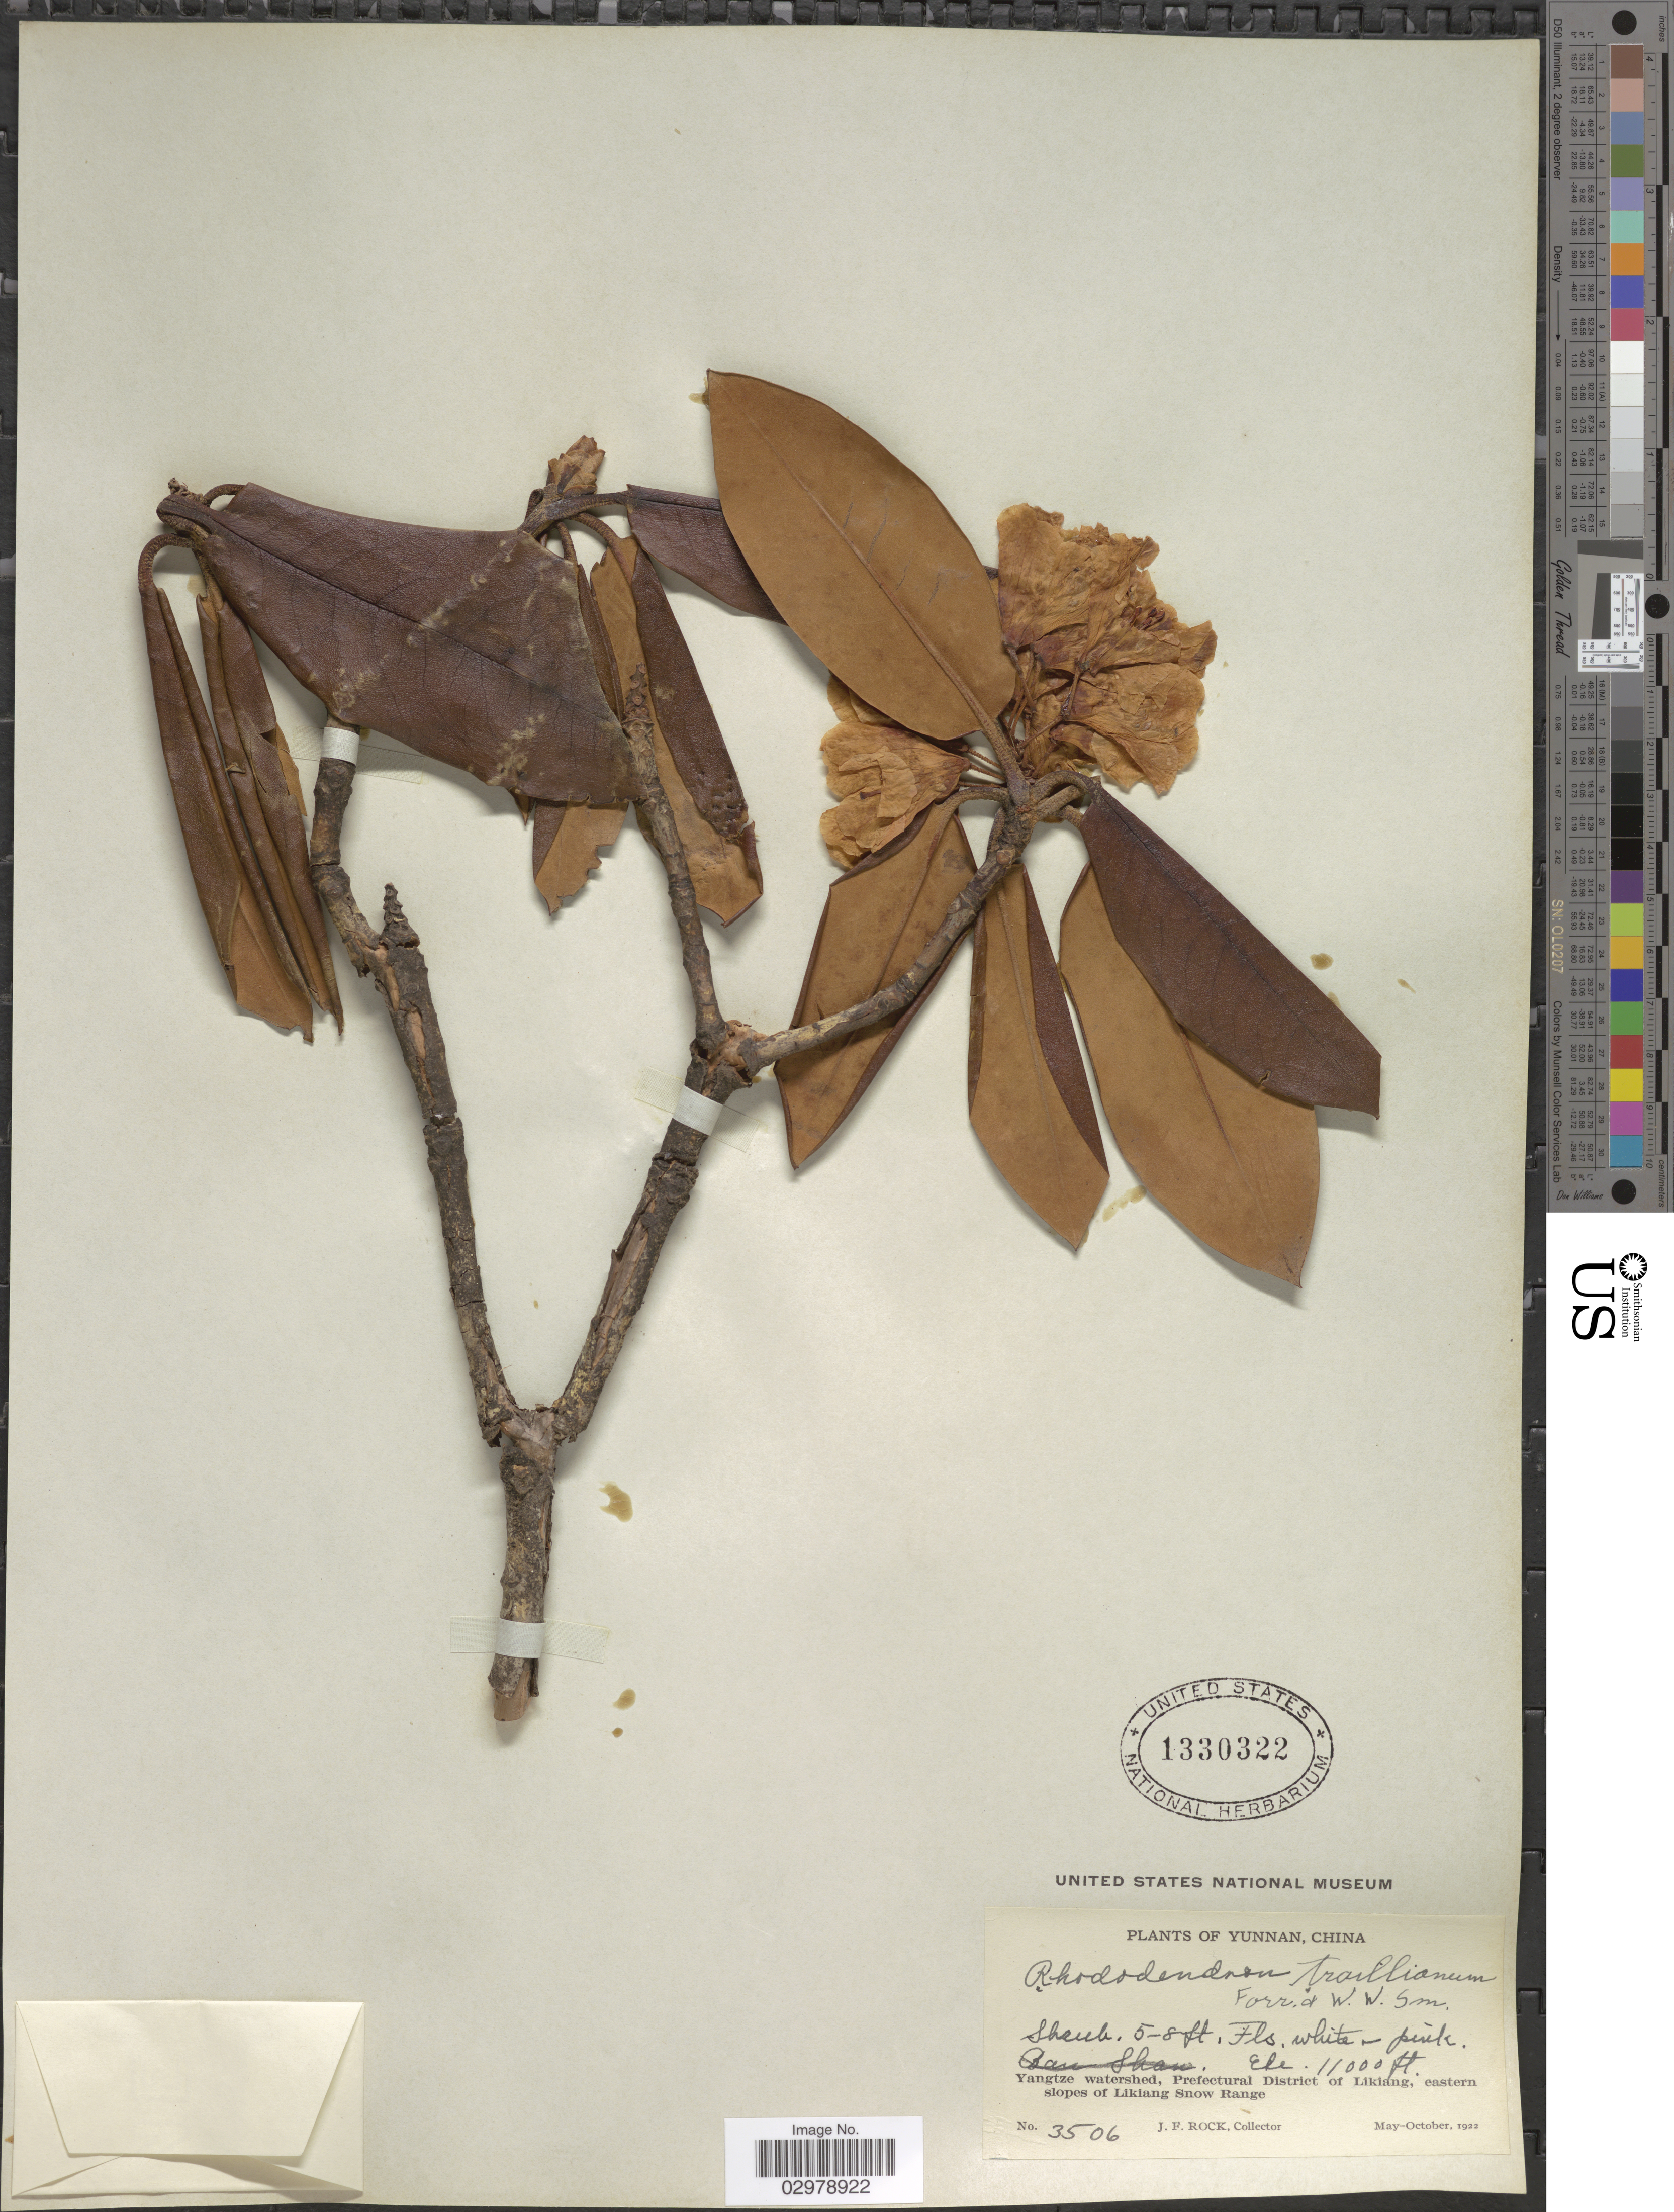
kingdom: Plantae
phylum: Tracheophyta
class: Magnoliopsida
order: Ericales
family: Ericaceae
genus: Rhododendron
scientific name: Rhododendron traillianum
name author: Forrest & W.W. Sm.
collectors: J. Rock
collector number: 3506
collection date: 1922-05/1922-10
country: China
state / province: Yunnan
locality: Yangtze watershed, Prefectural District of Likiang, eastern slopes of Likiang Snow Range.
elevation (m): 3353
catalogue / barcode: US 1330322